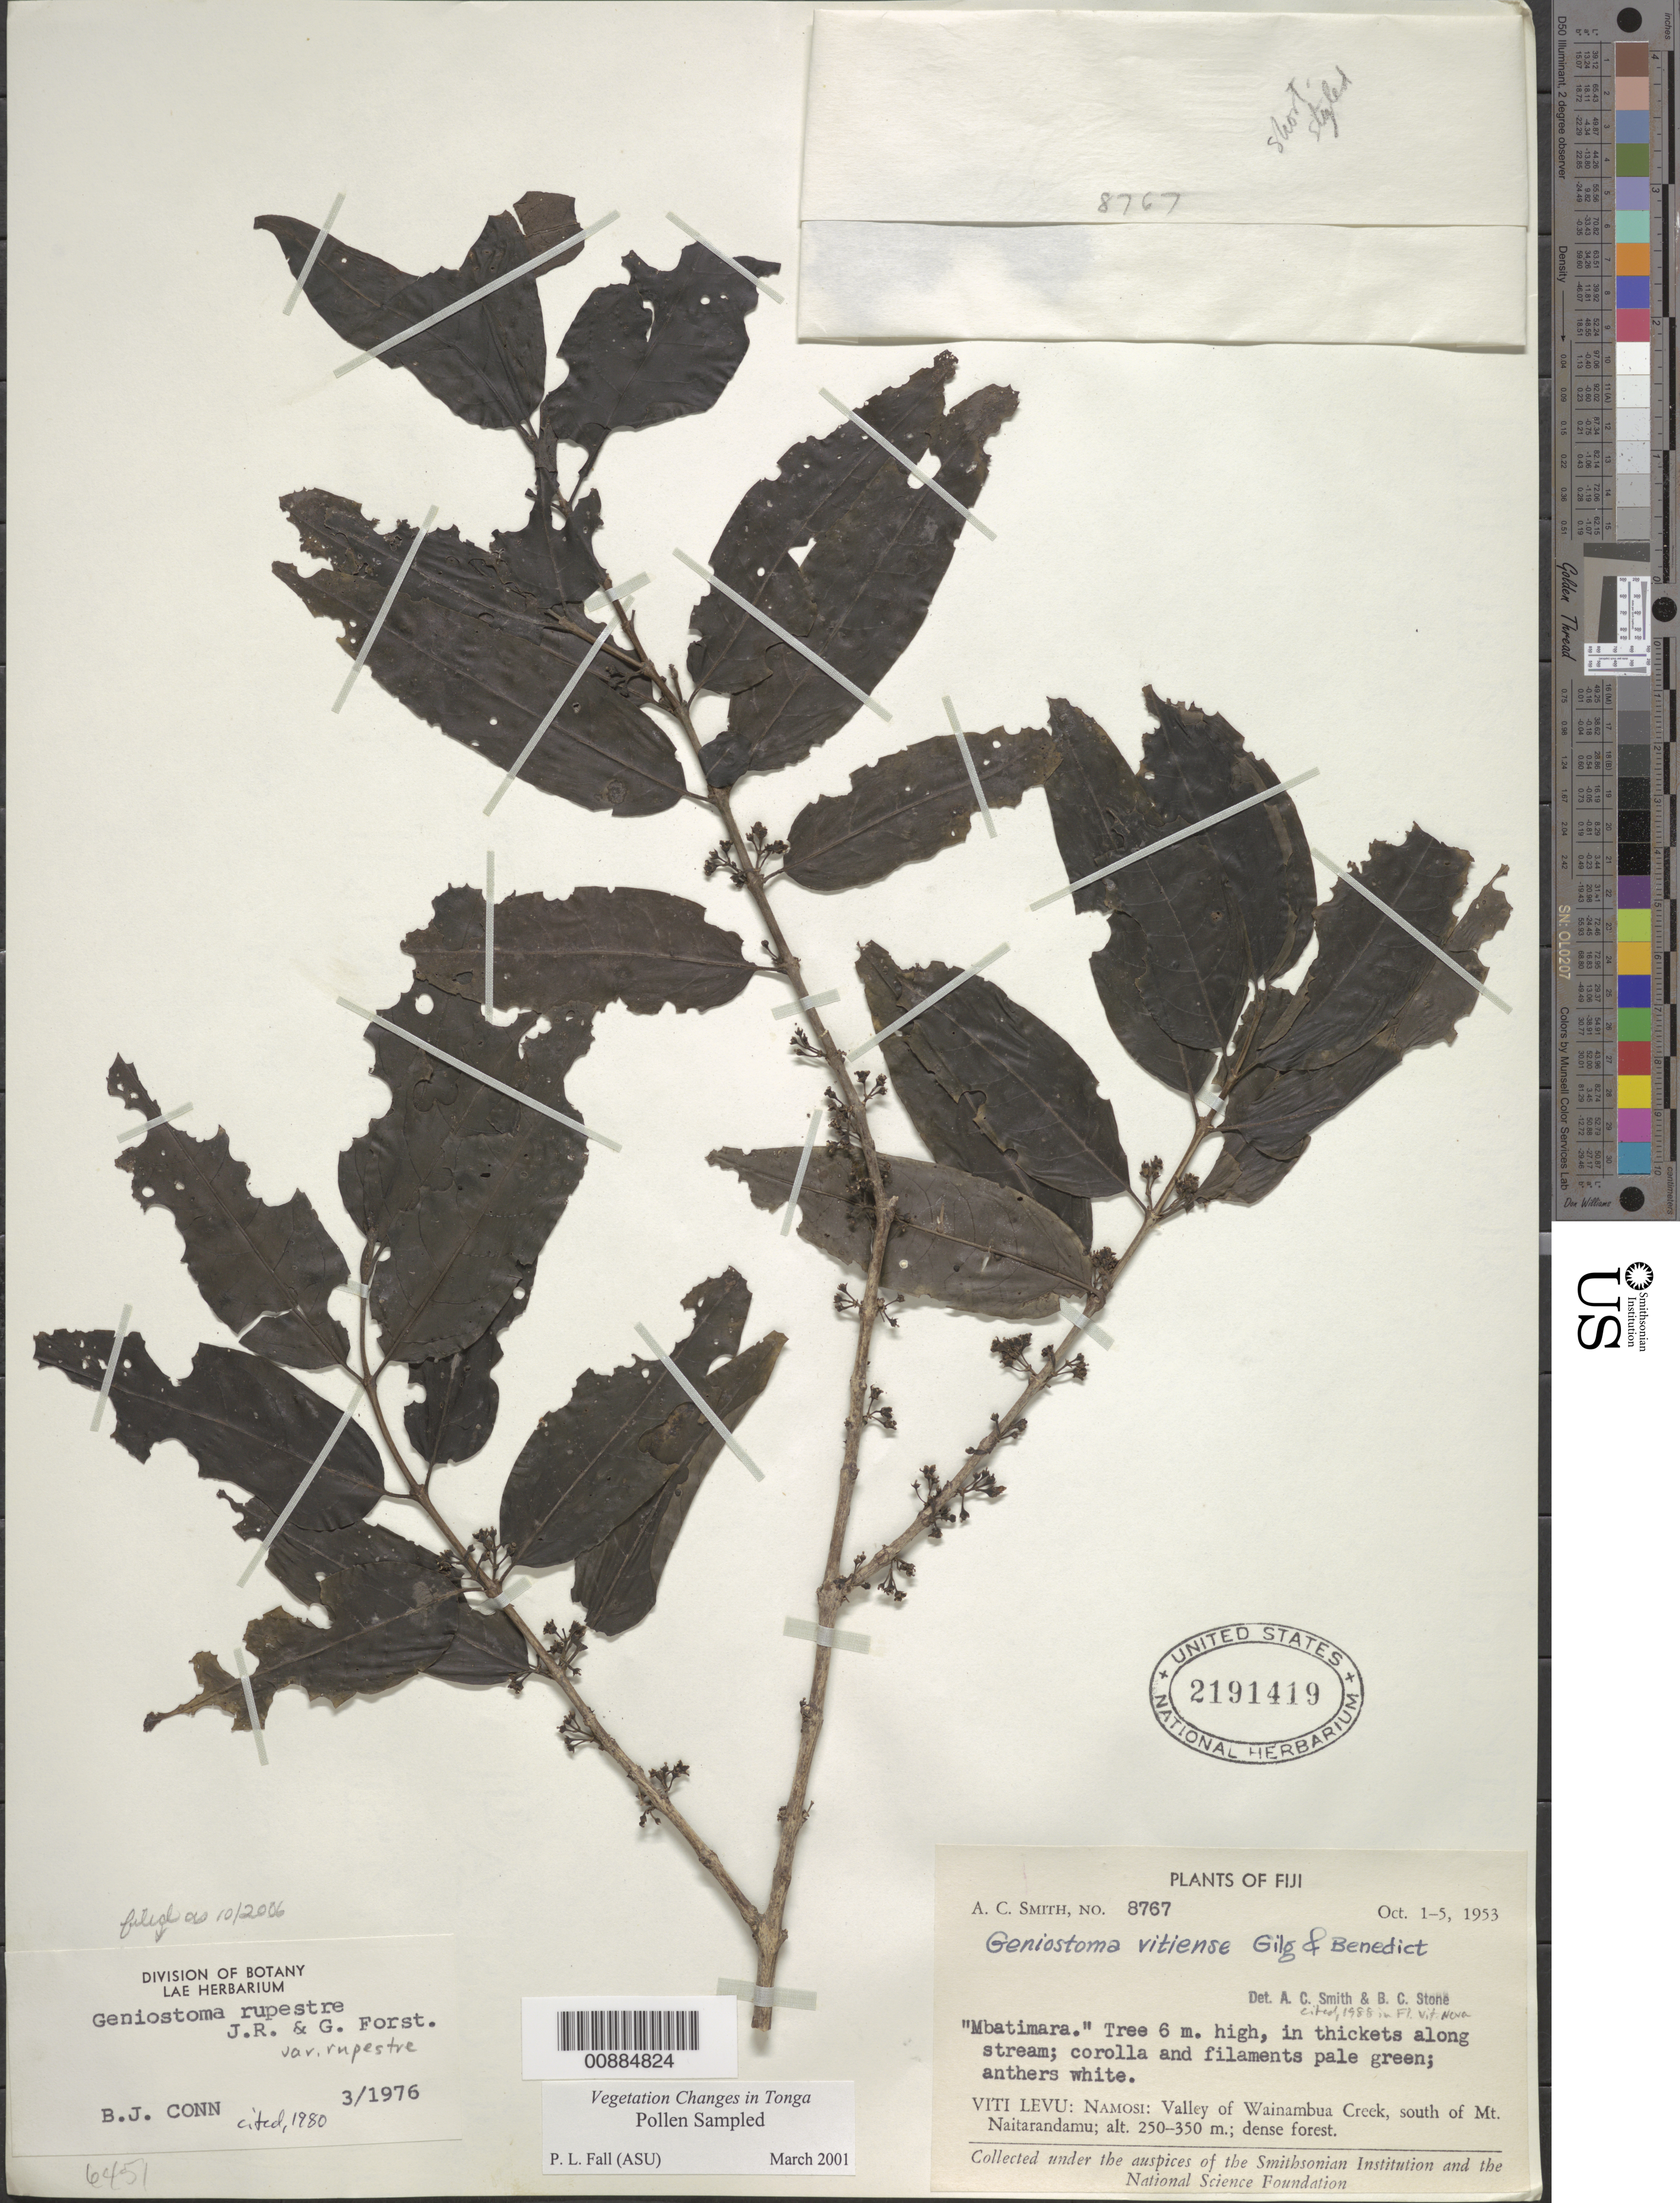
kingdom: Plantae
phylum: Tracheophyta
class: Magnoliopsida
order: Gentianales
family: Loganiaceae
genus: Geniostoma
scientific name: Geniostoma rupestre var. rupestre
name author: J.R. Forst. & G. Forst.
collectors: C. A. Smith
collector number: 8767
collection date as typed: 01 Oct 1953 to 05 Oct 1953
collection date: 1953-10-01/1953-10-05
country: Fiji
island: Viti Levu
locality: Namosi: Valley of Wainambua Creek, S of Mt. Naitarandamu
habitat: Dense forest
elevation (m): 250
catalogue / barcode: US 2191419